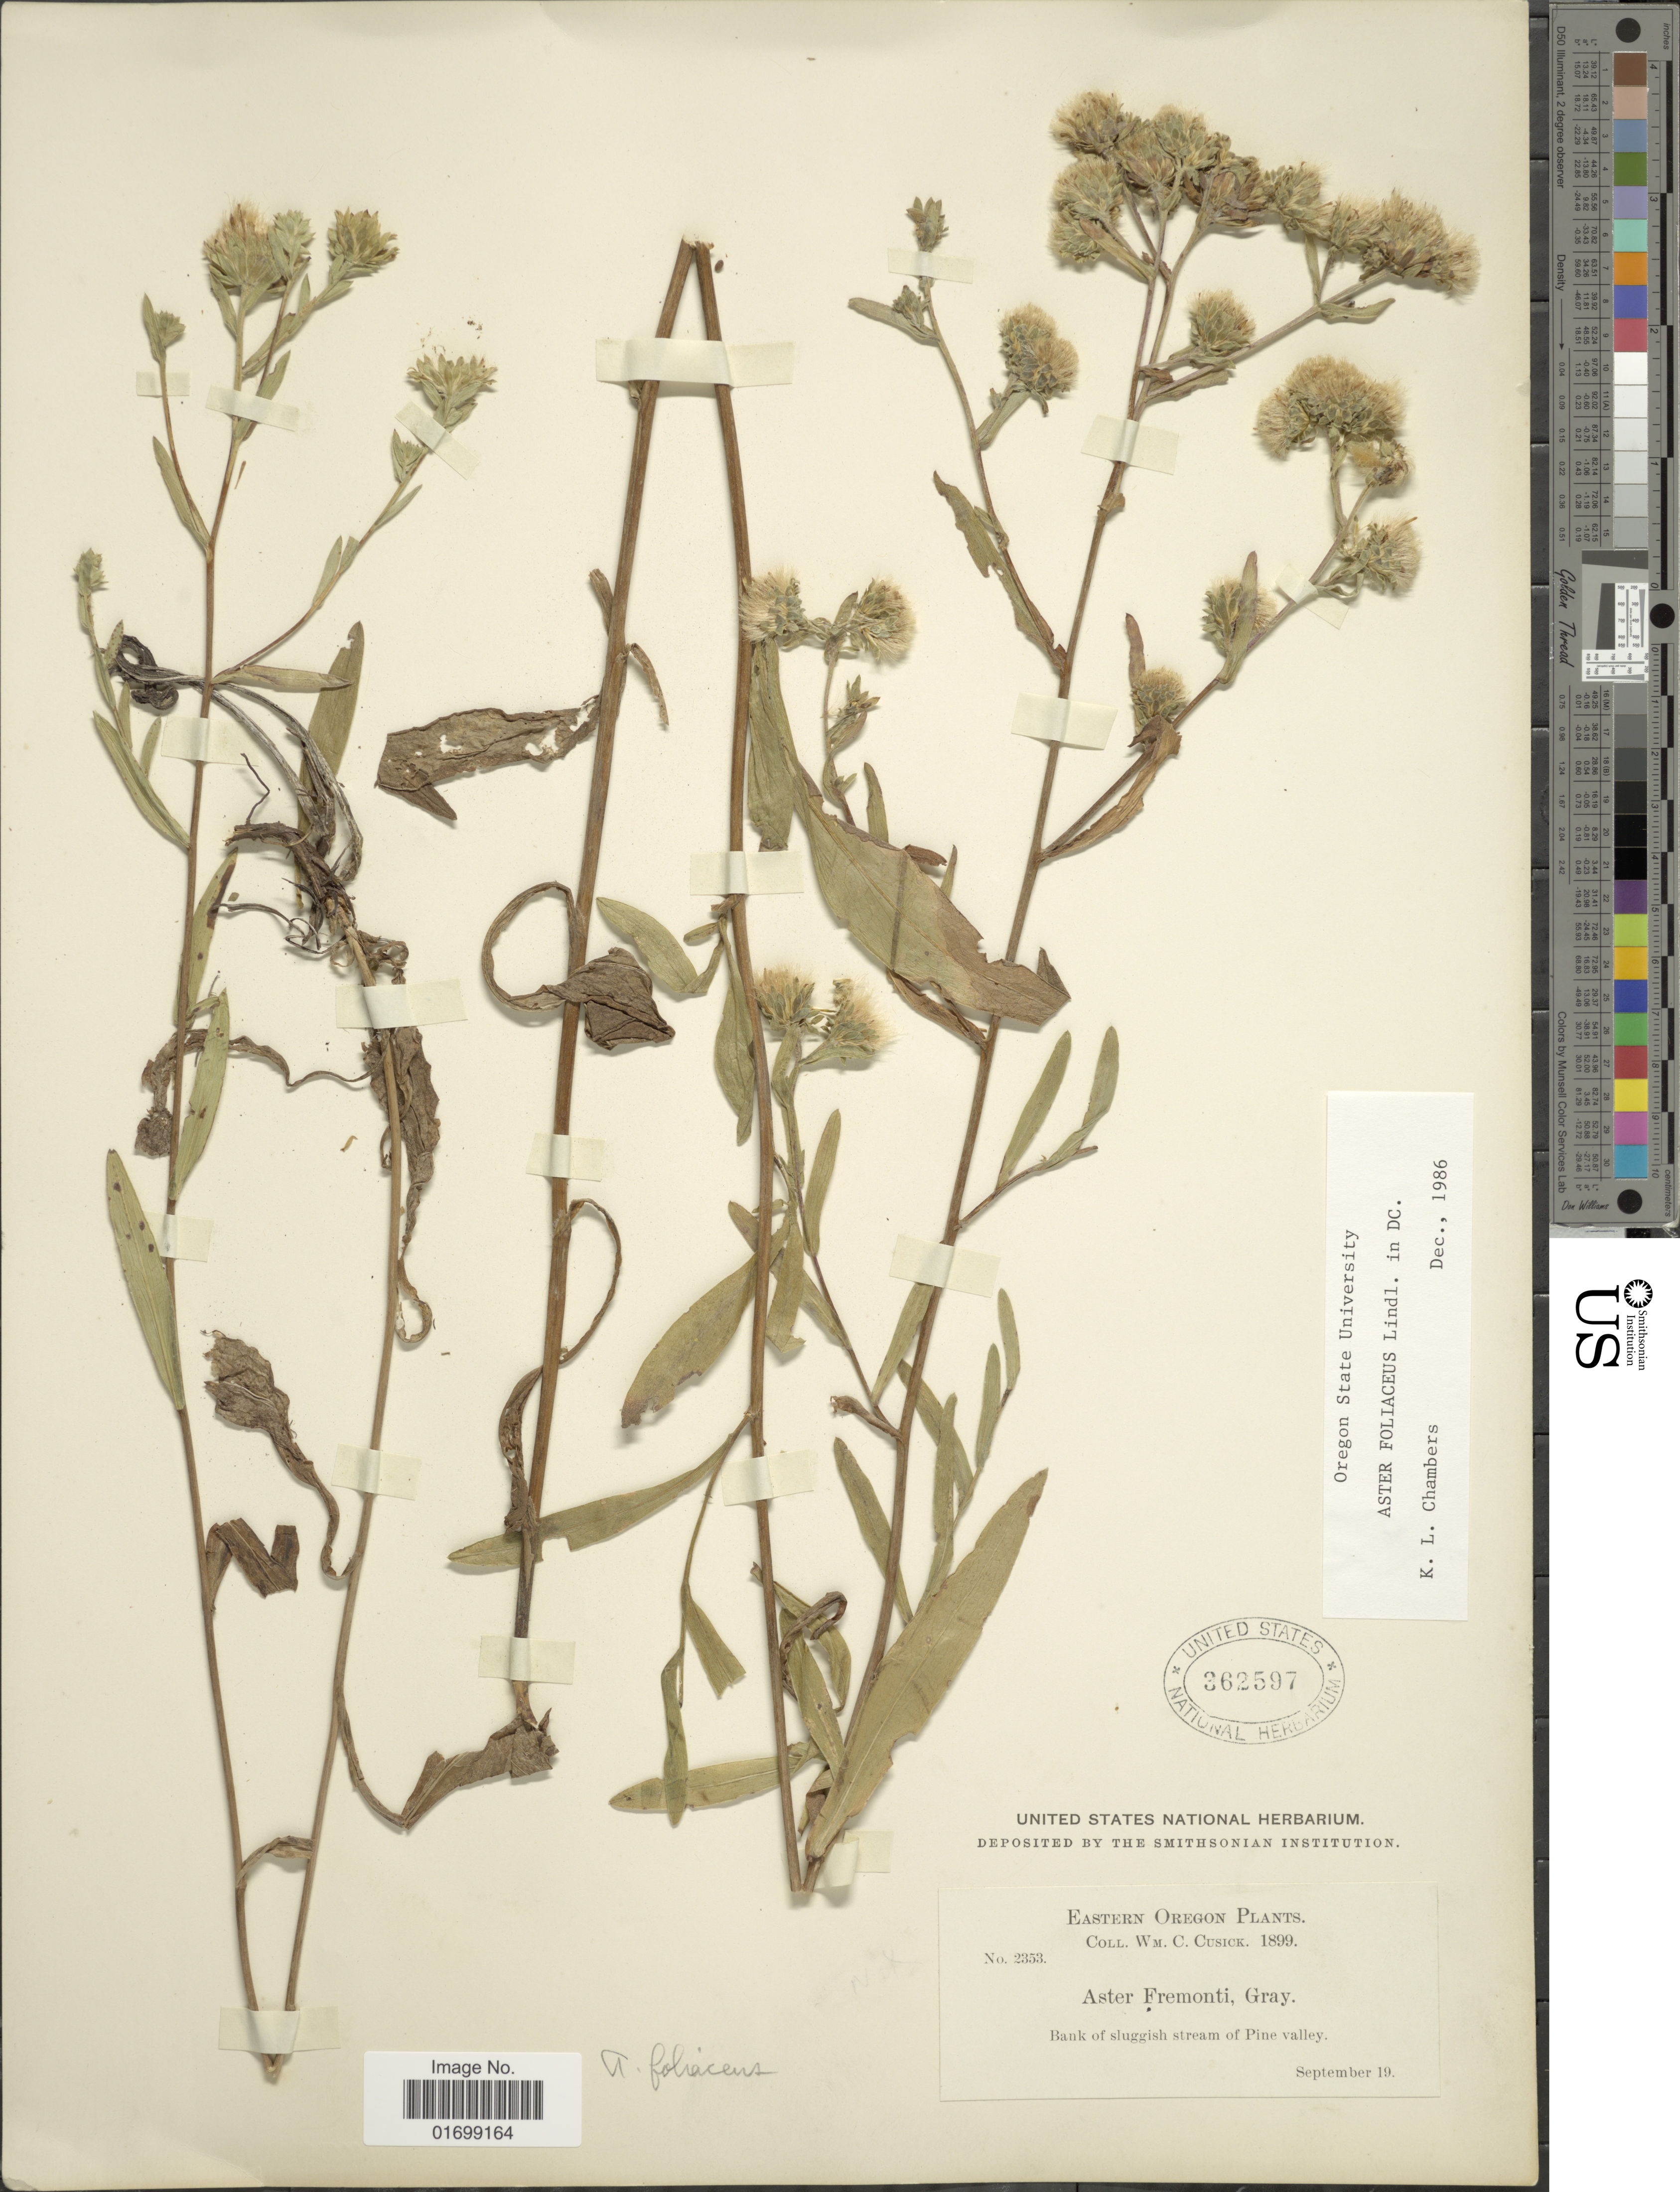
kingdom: Plantae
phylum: Tracheophyta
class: Magnoliopsida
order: Asterales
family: Asteraceae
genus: Symphyotrichum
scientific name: Symphyotrichum foliaceum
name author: (Lindl. ex DC.) G.L. Nesom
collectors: W. C. Cusick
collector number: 2353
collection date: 1899-09-19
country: United States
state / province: Oregon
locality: Eastern Oregon, Bank of sluggish stream of Pine valley.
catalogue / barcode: US 362597